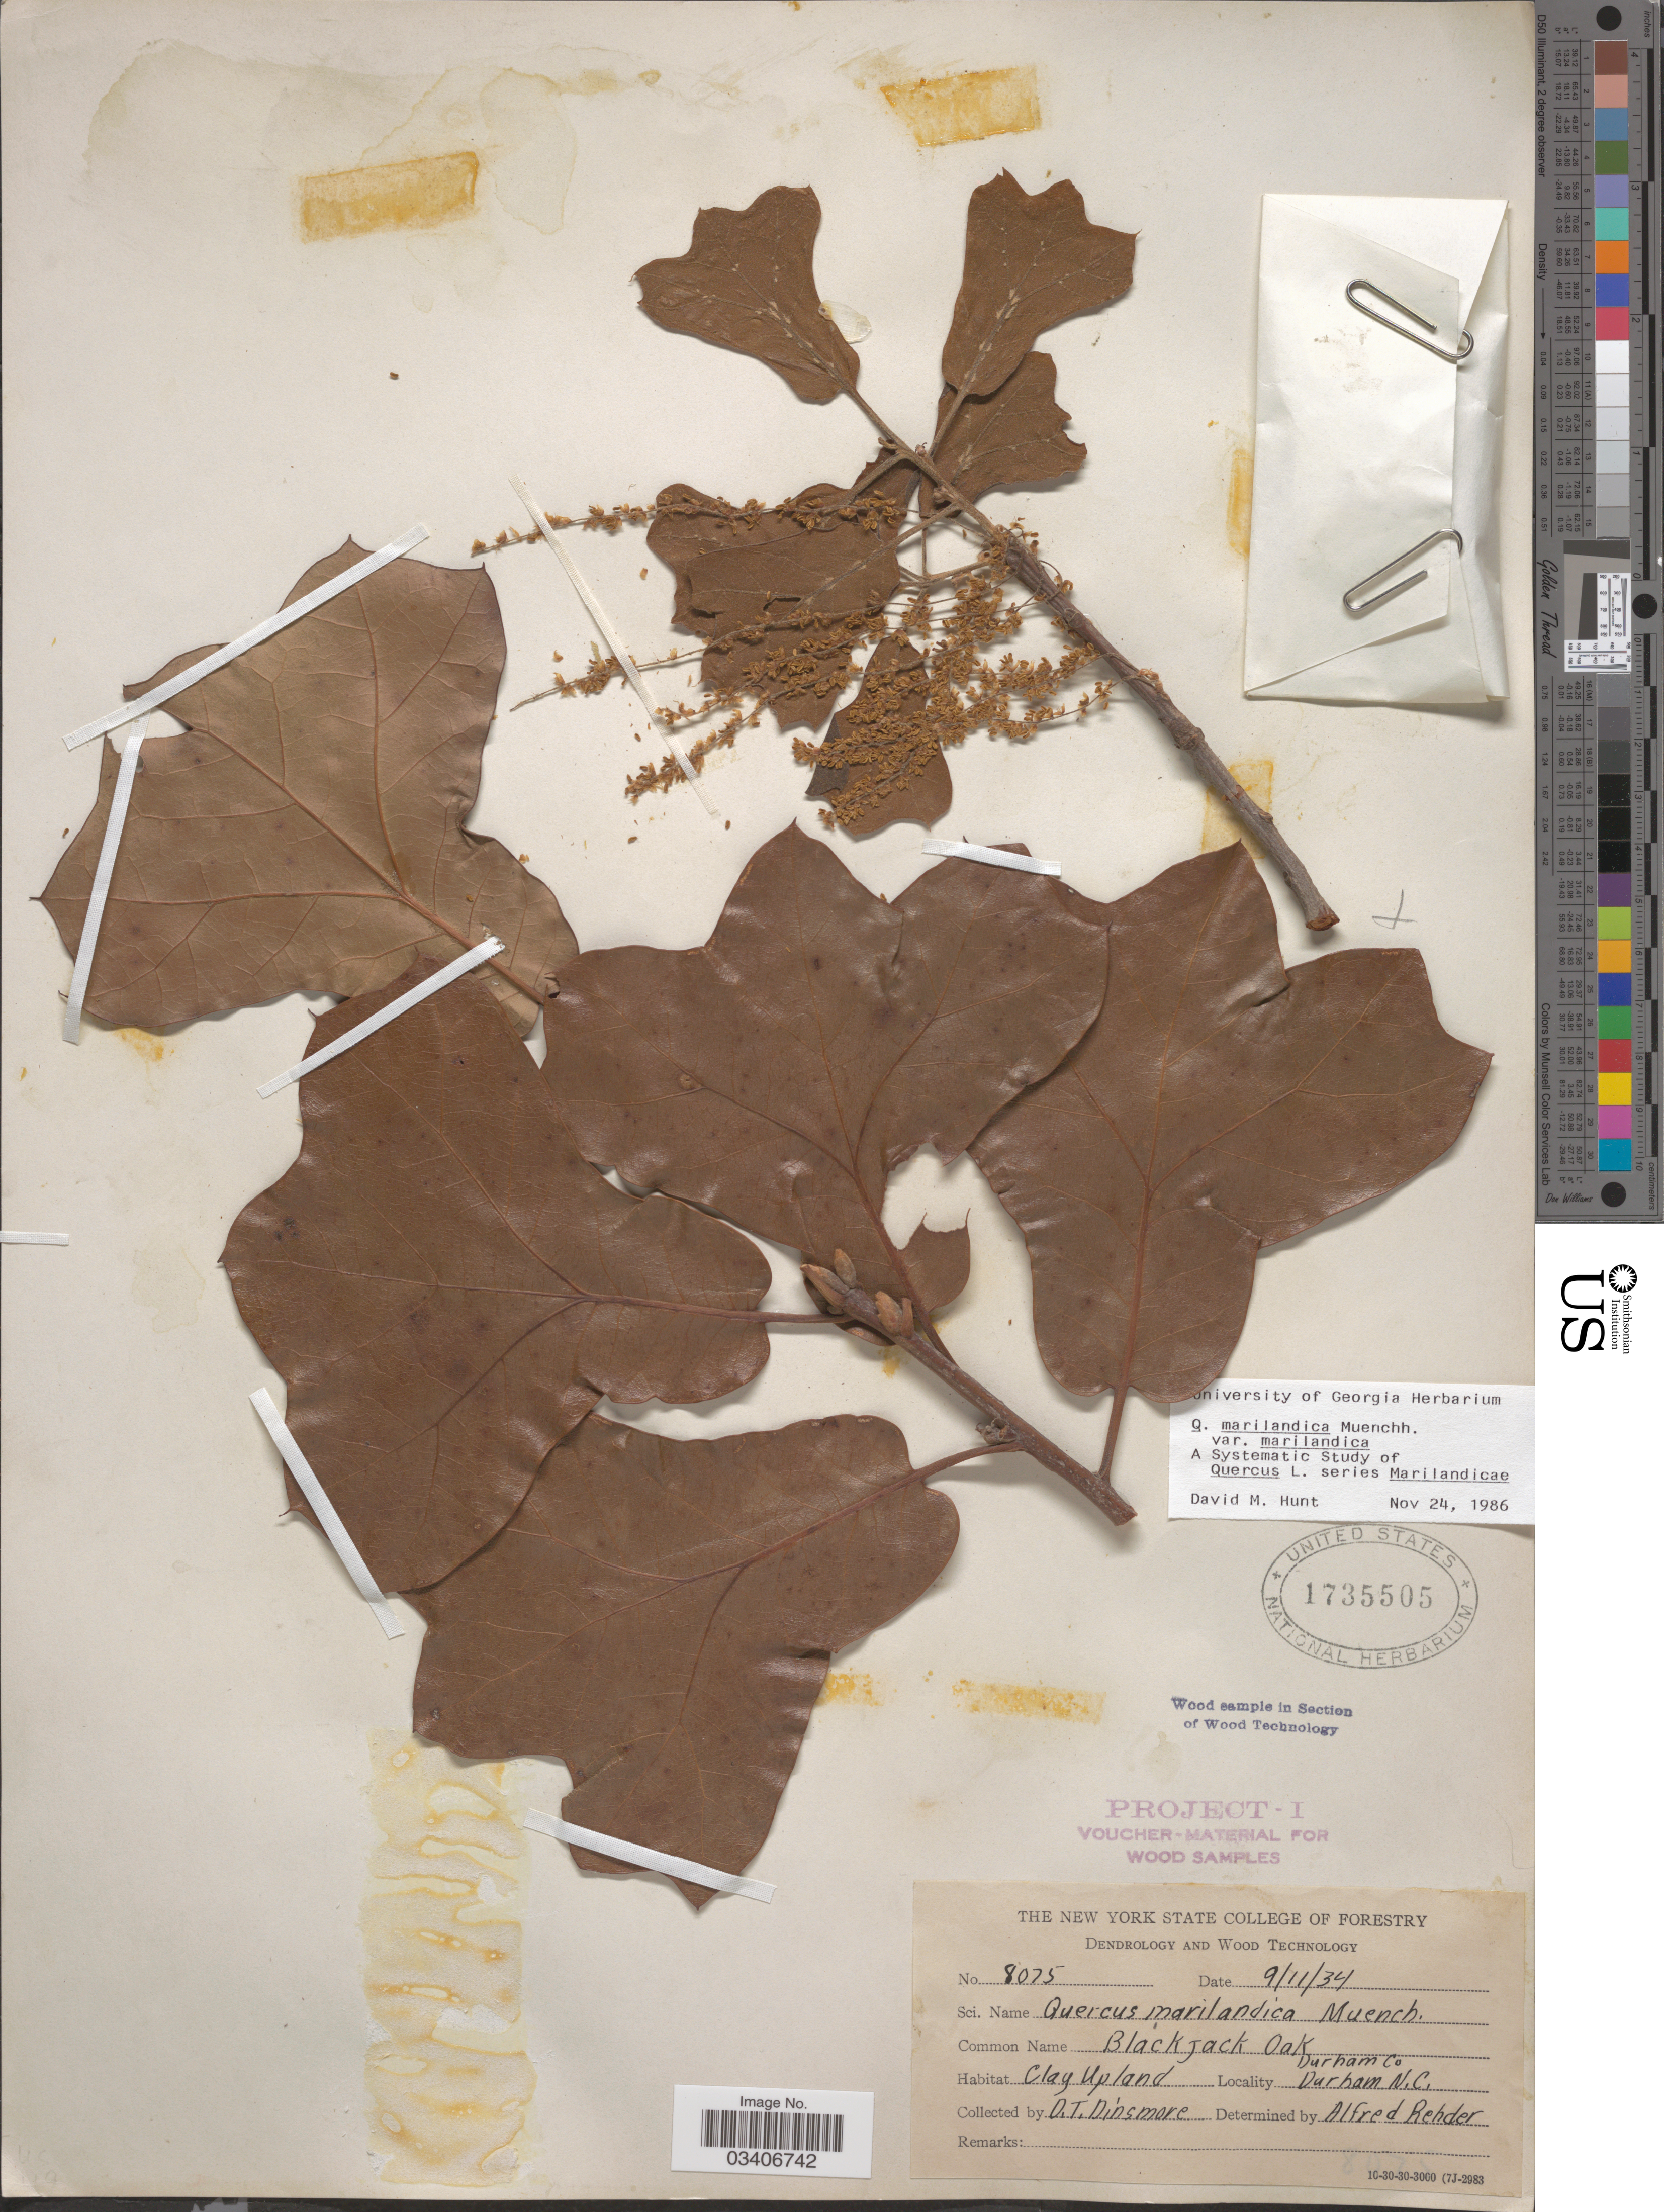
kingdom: Plantae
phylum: Tracheophyta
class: Magnoliopsida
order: Fagales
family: Fagaceae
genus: Quercus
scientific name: Quercus marilandica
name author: (L.) Münchh.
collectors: D. Dinsmore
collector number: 8075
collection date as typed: Transcribed d/m/y: 11/9/34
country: United States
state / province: North Carolina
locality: Durham Co. Durham.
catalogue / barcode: US 1735505